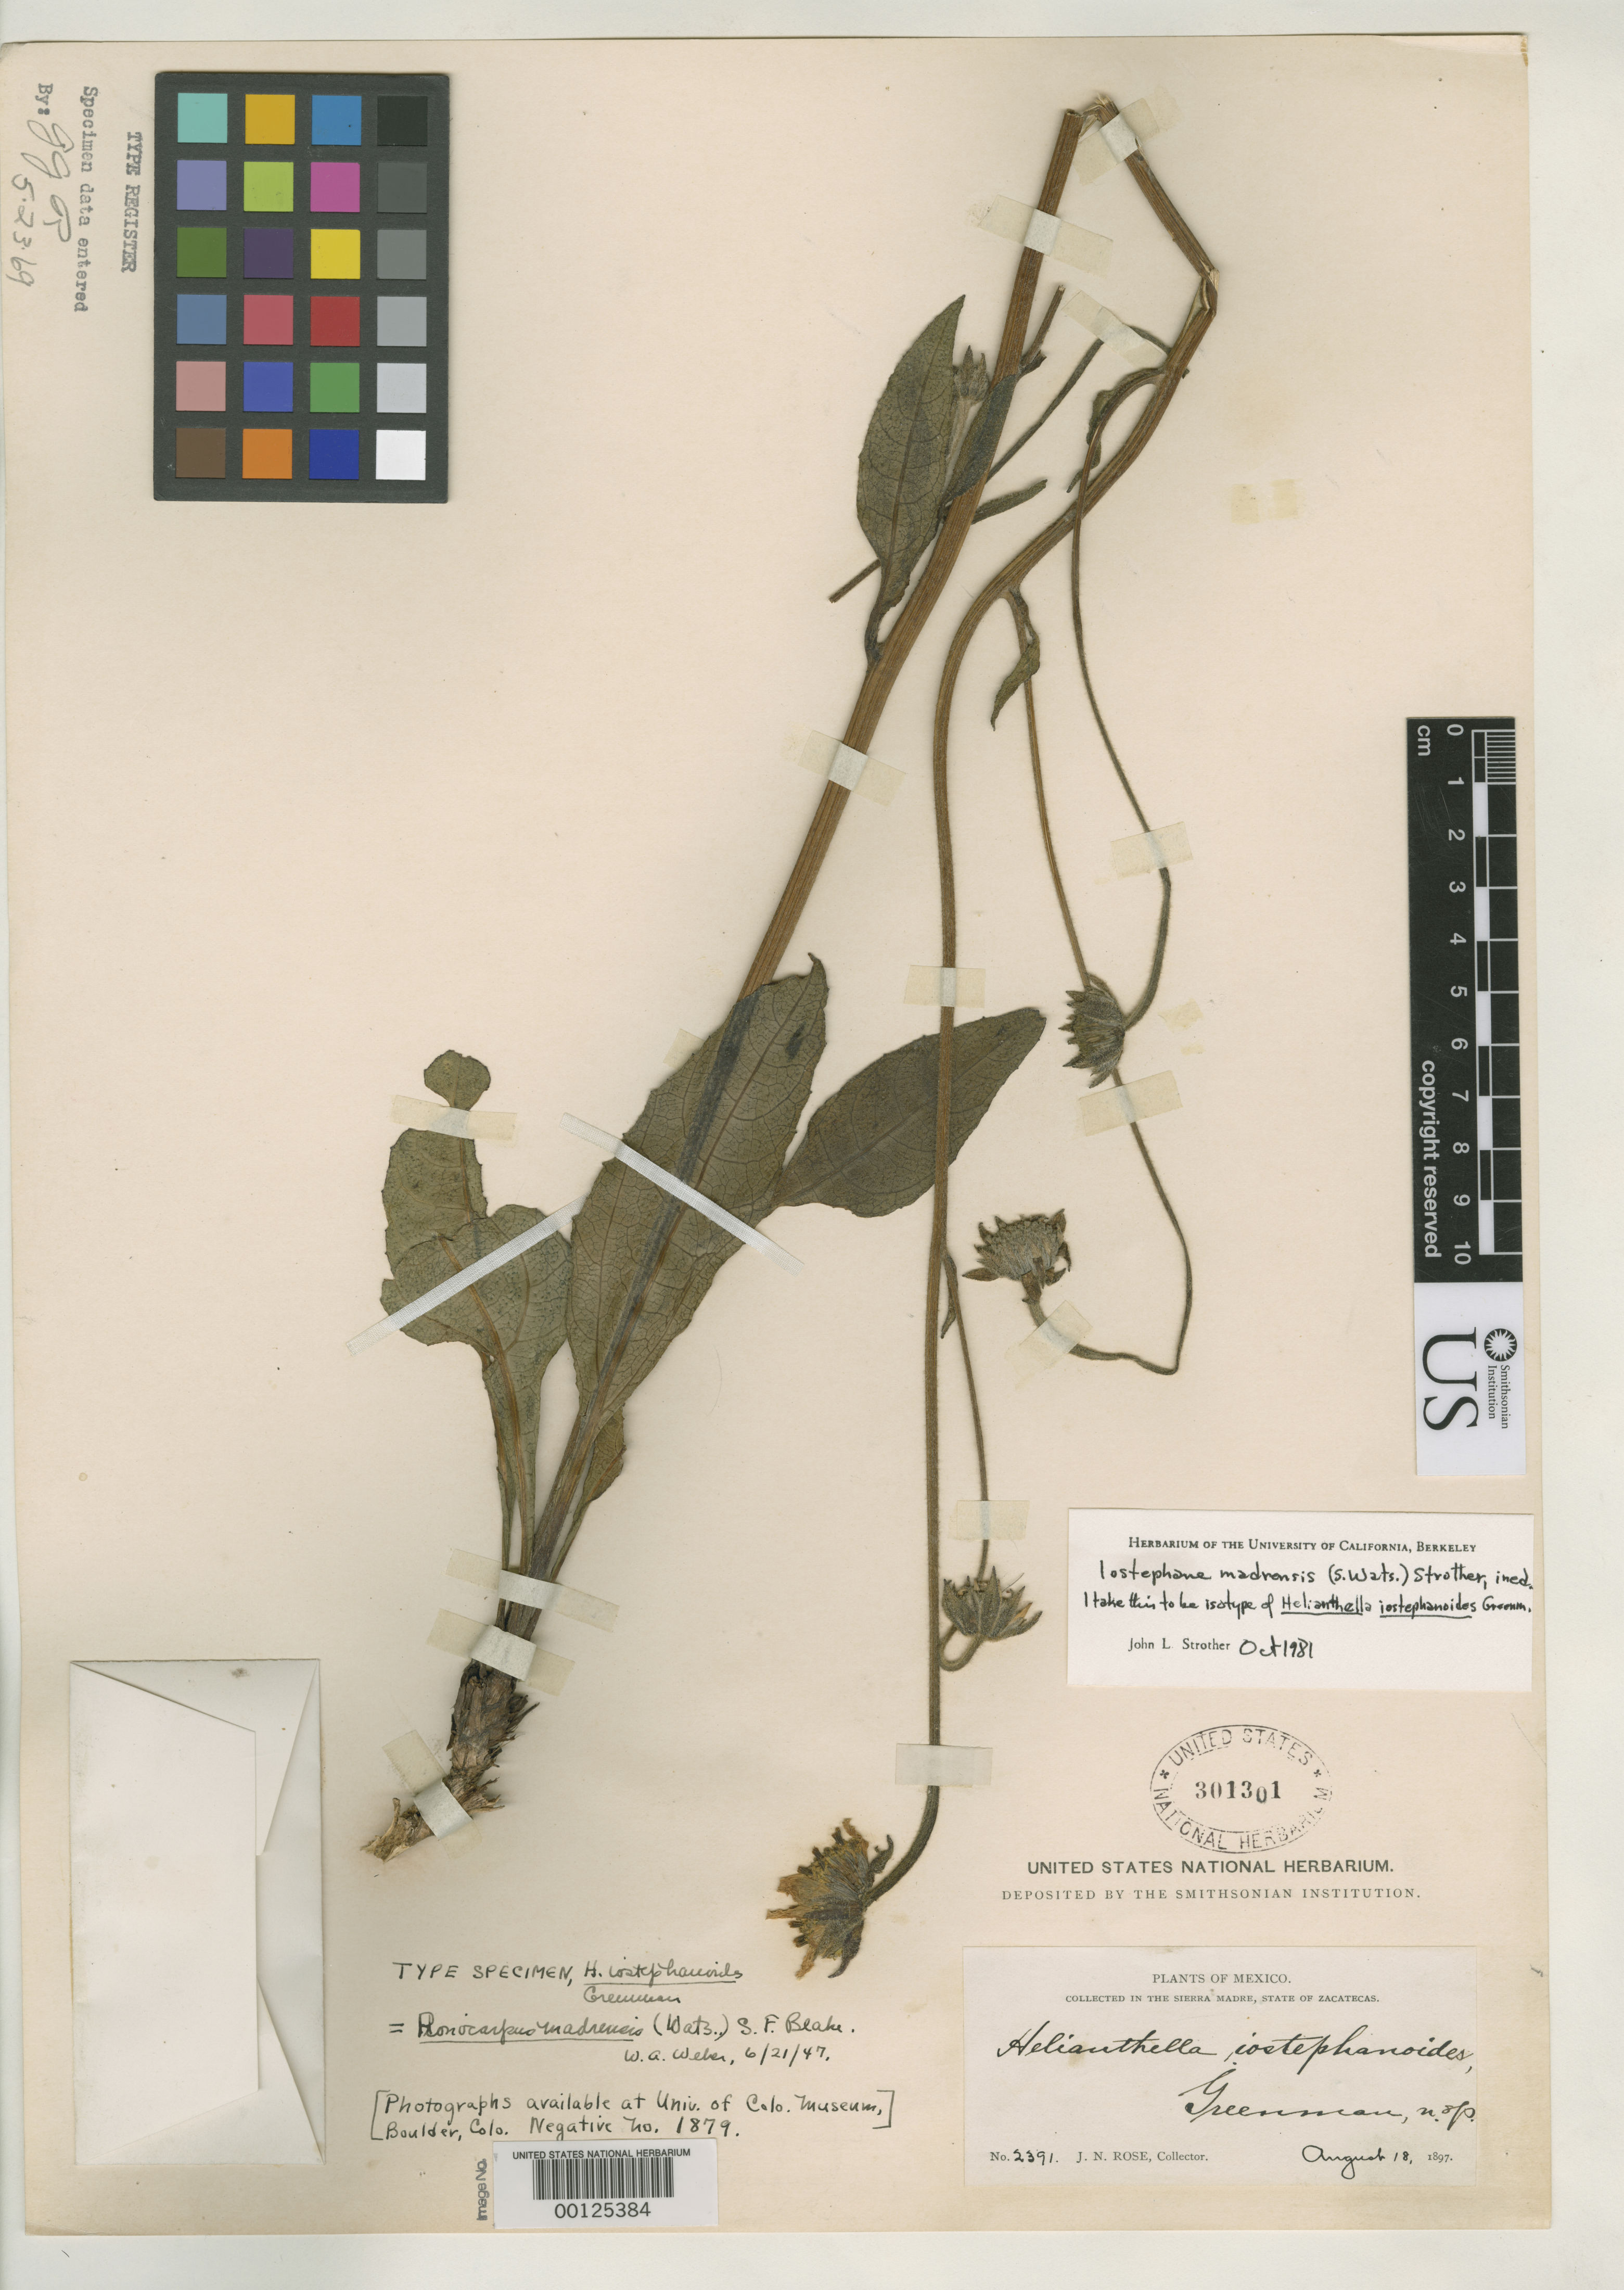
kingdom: Plantae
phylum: Tracheophyta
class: Magnoliopsida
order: Asterales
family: Asteraceae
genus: Helianthella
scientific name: Helianthella iostephanoides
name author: Greenm.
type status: Isotype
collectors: J. N. Rose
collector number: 2391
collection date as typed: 18 Aug 1897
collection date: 1897-08-18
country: Mexico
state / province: Zacatecas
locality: Sierra Madre.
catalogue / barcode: US 301301